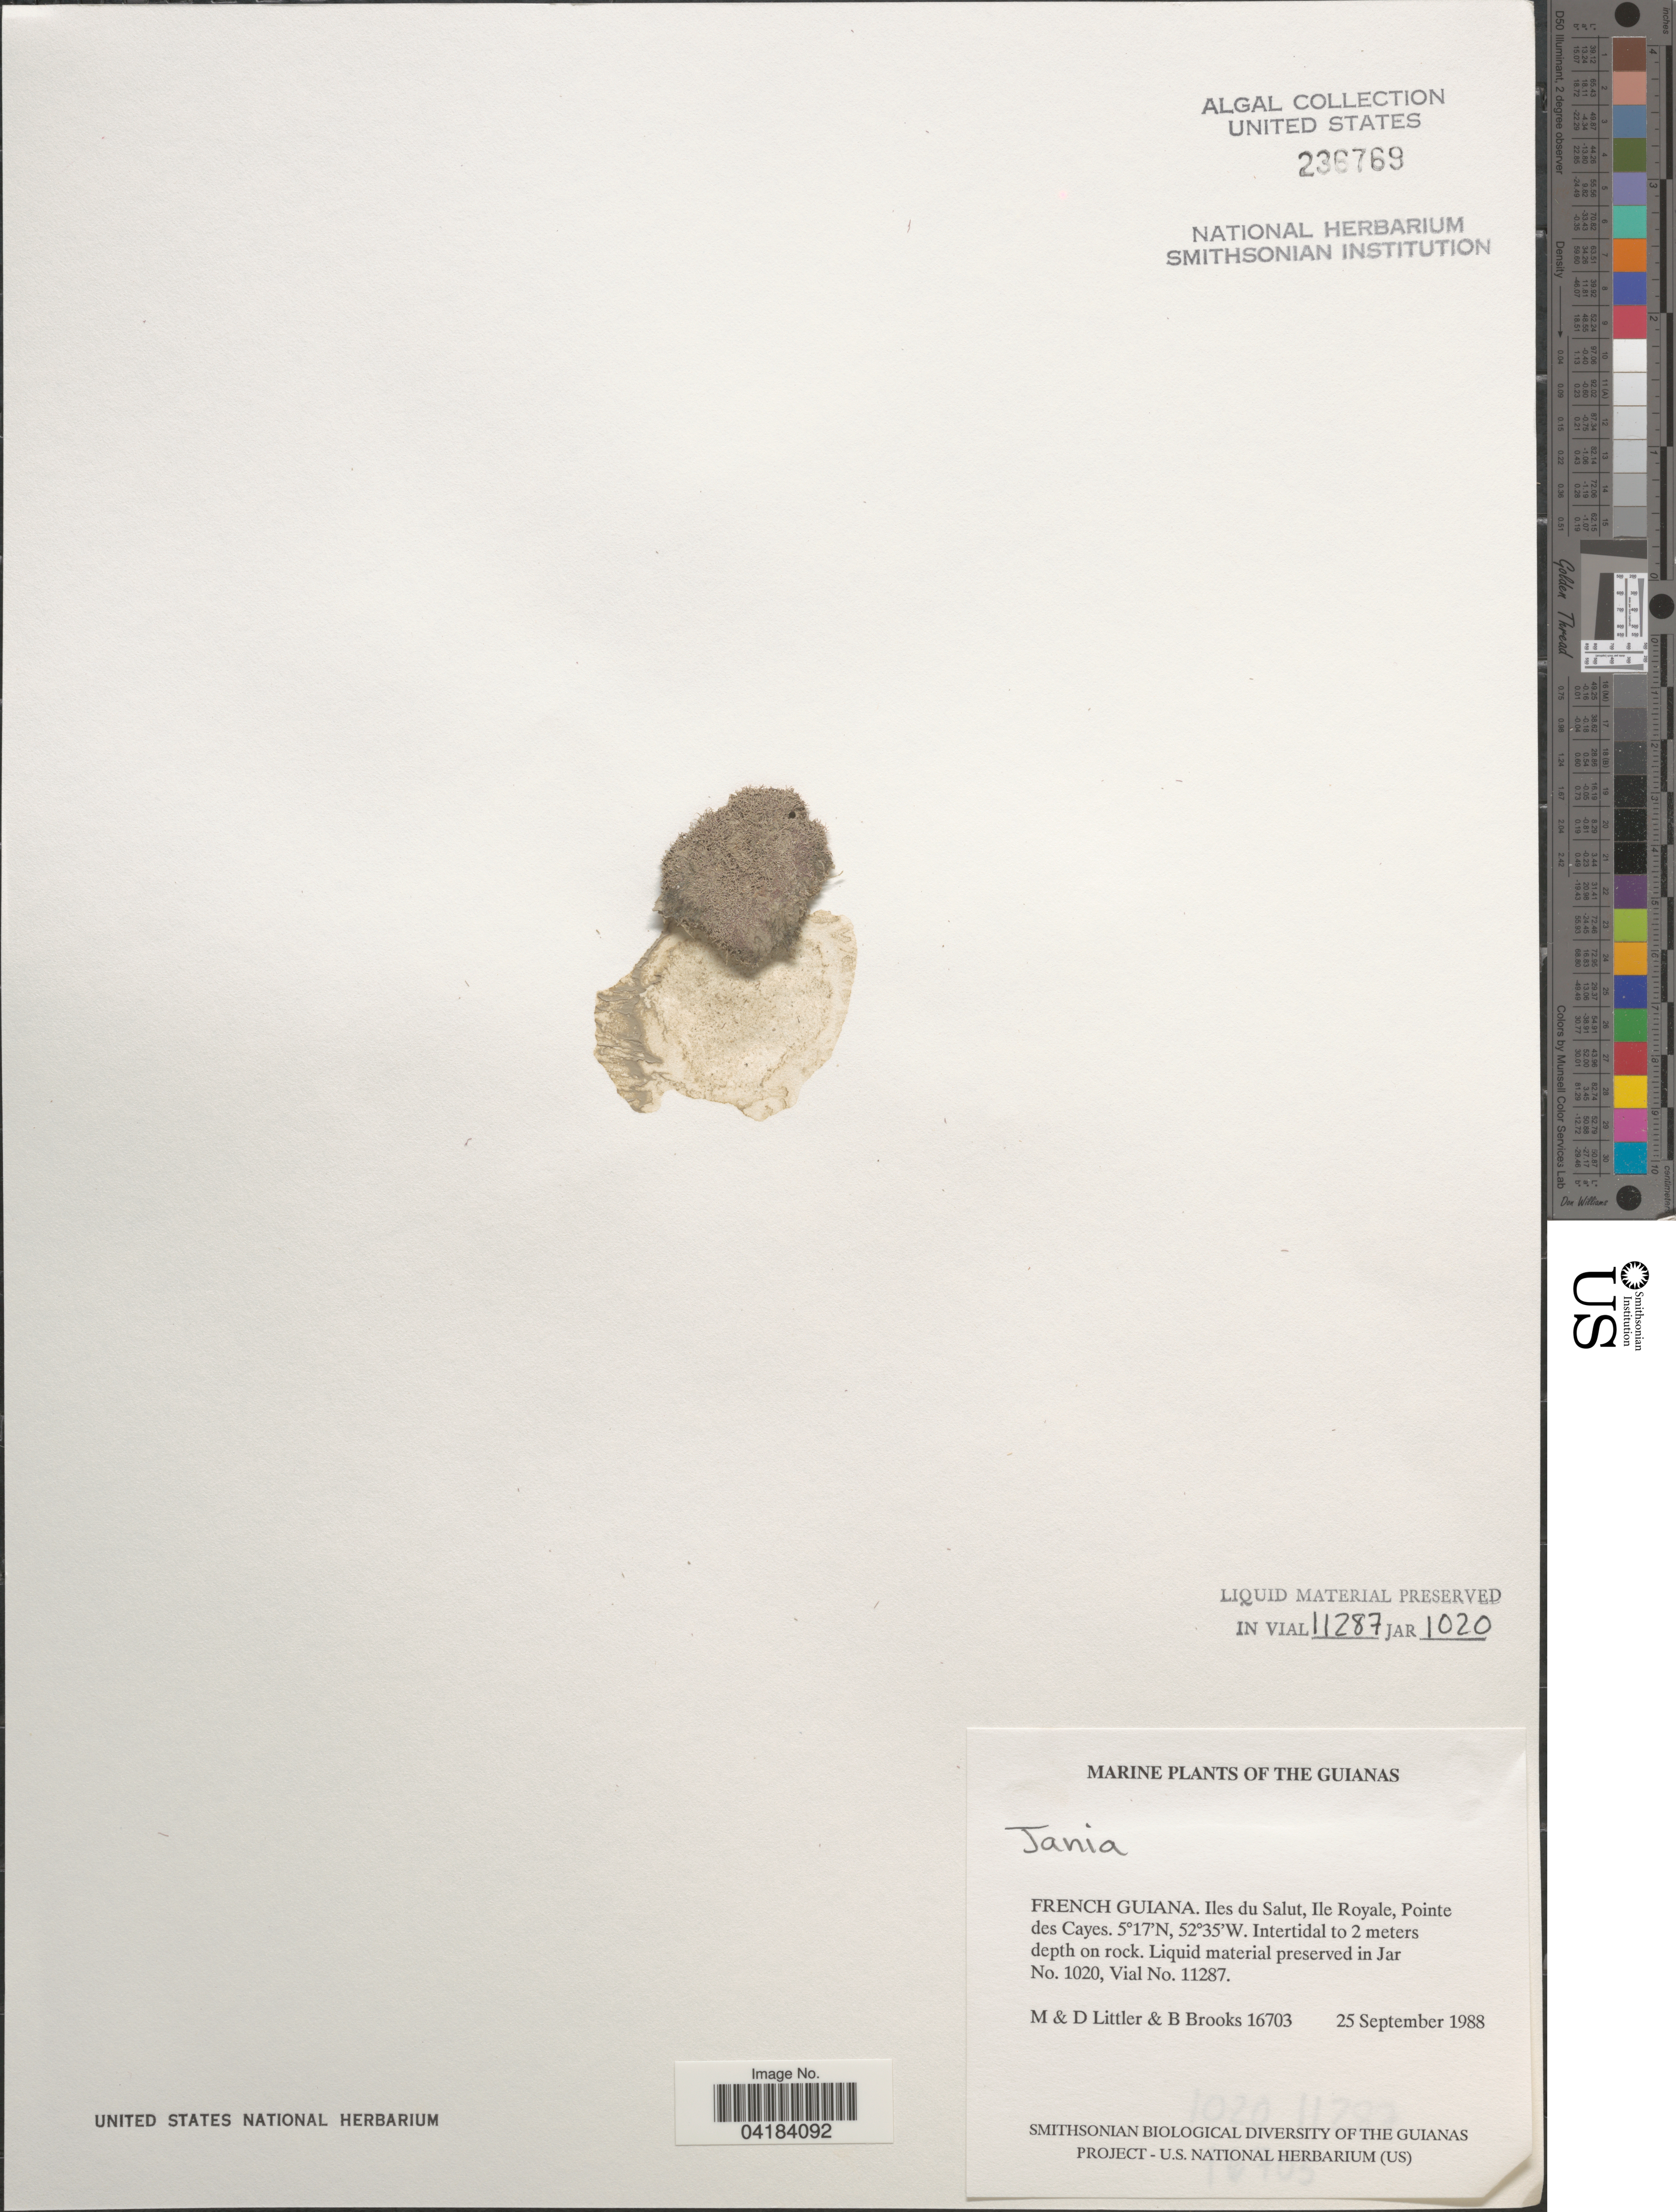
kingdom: Plantae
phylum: Rhodophyta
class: Florideophyceae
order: Corallinales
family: Corallinaceae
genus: Jania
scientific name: Jania sp.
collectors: M. Littler, D. S. Littler & B. Brooks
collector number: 16703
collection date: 1988-09-25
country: French Guiana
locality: The Guianas. Iles du Salut, Ile Royale, Pointe des Cayes.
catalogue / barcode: US 236769